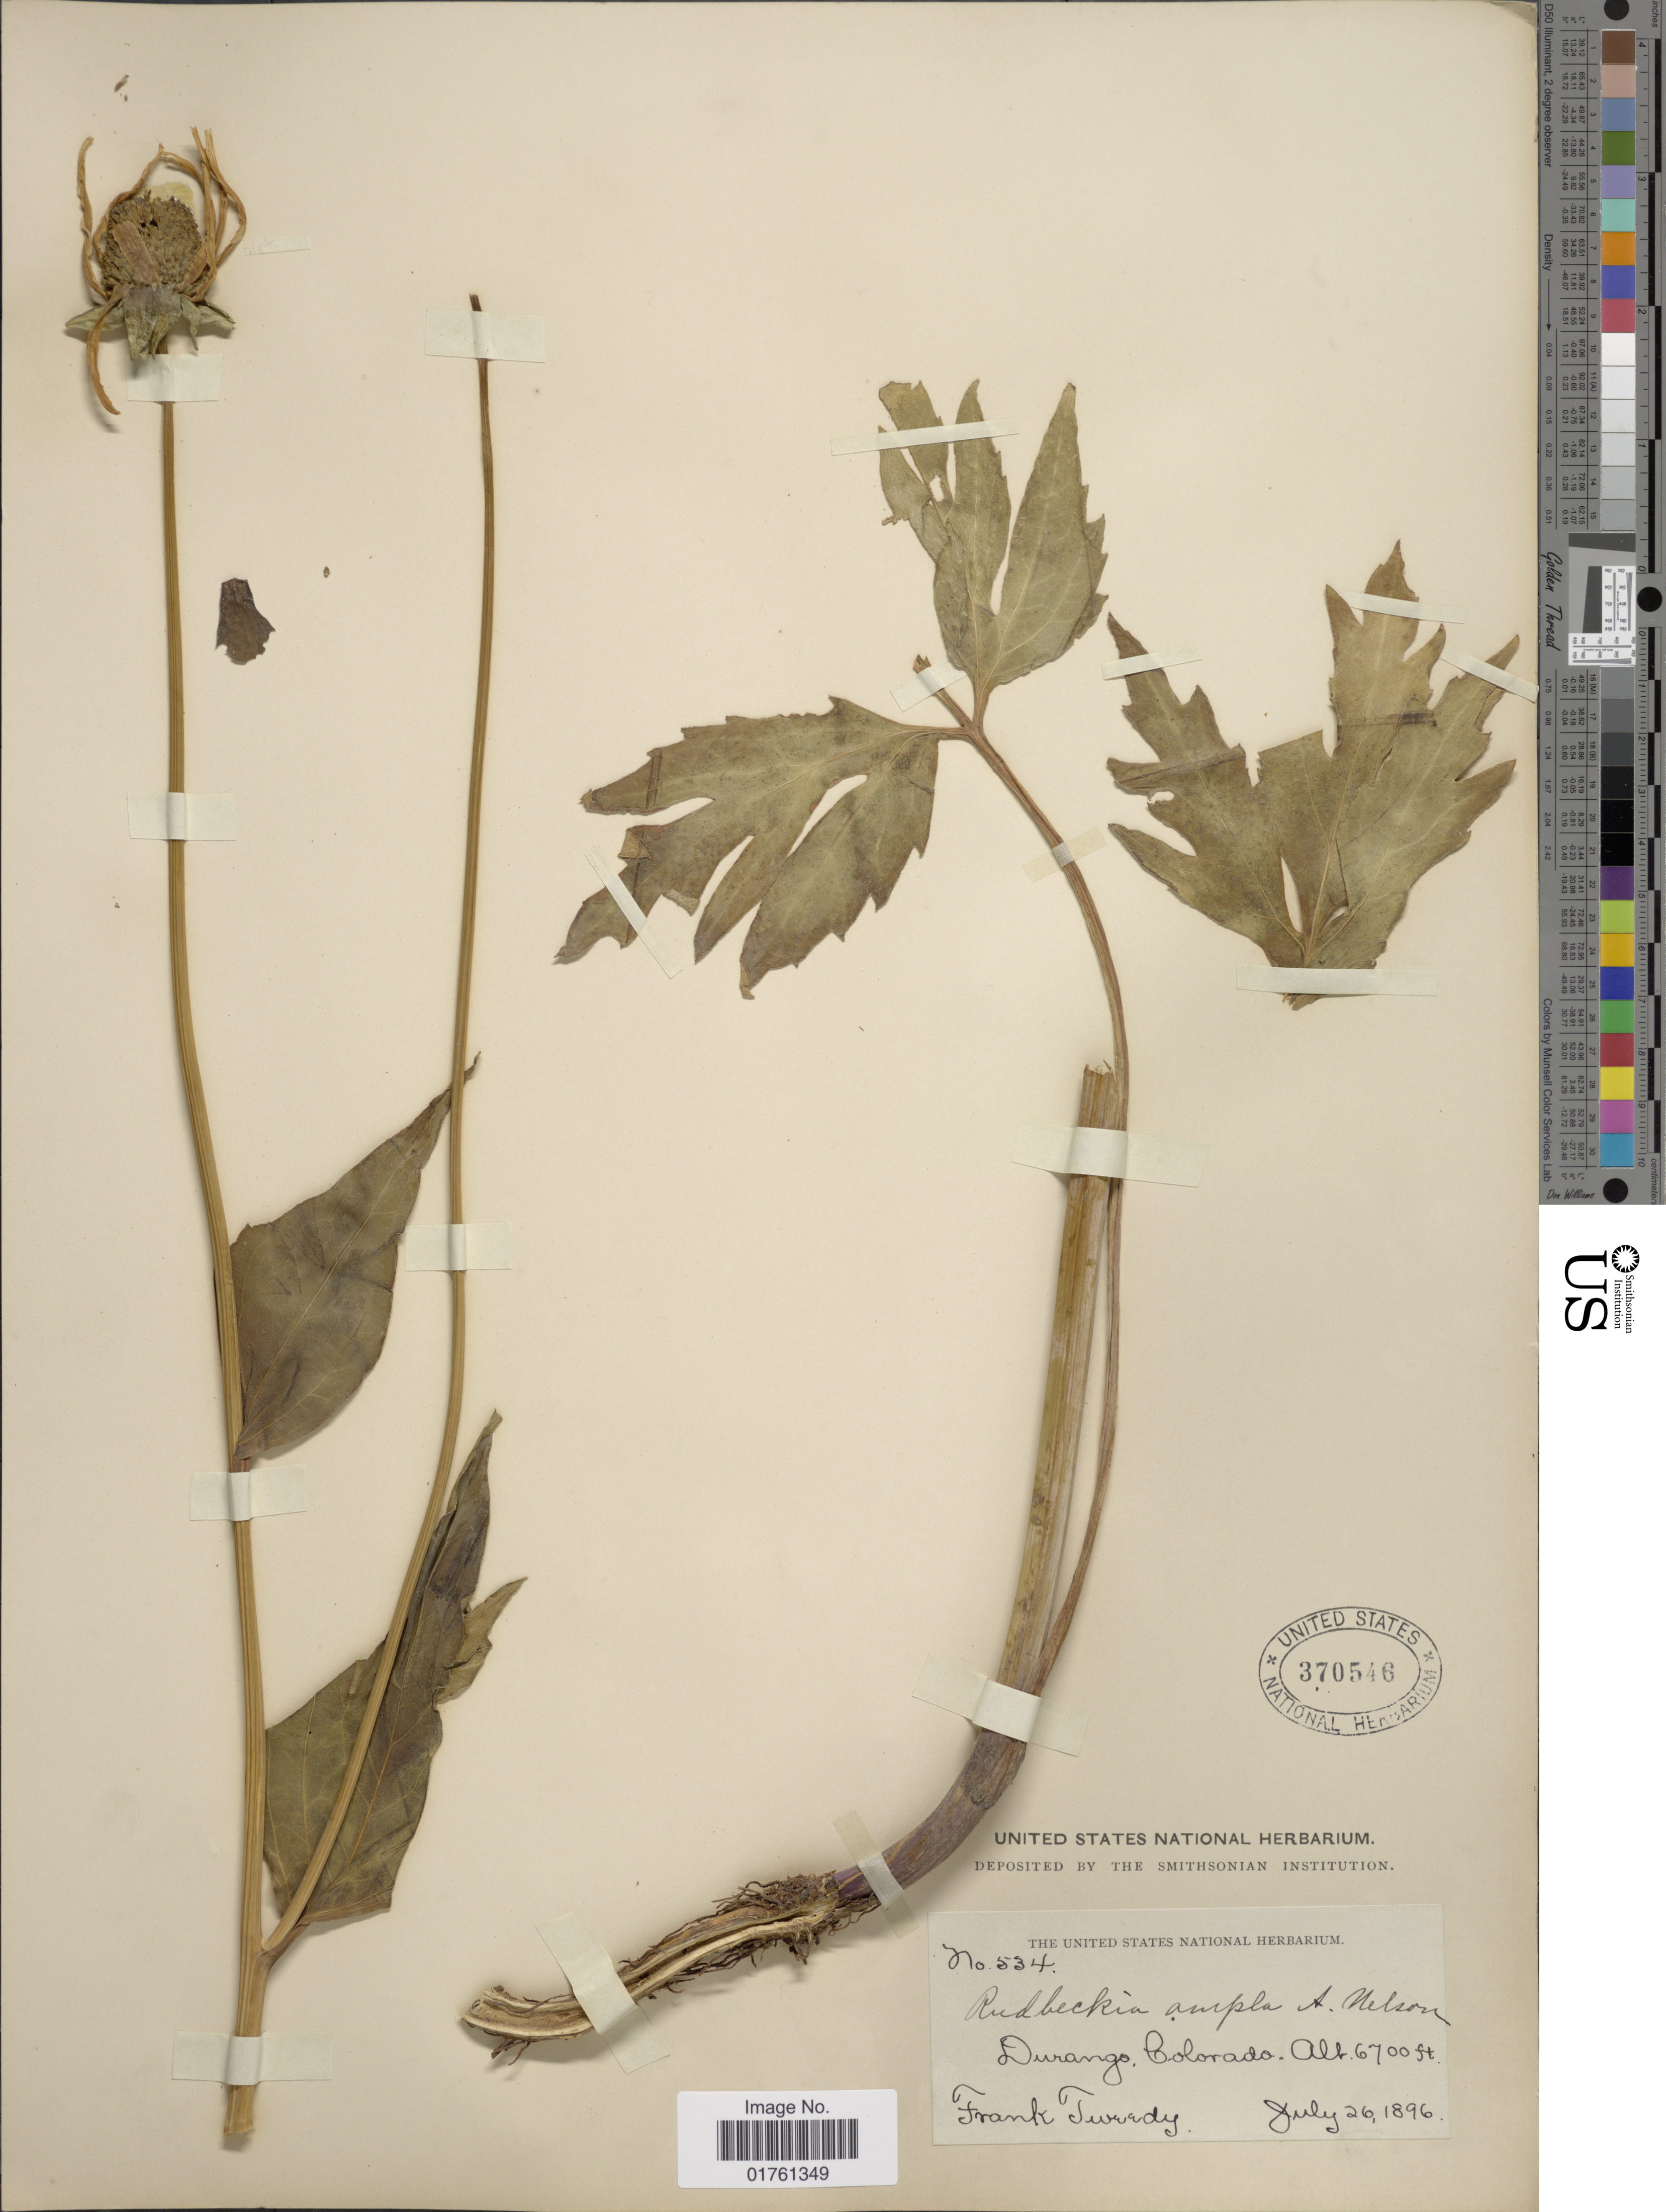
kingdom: Plantae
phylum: Tracheophyta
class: Magnoliopsida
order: Asterales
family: Asteraceae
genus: Rudbeckia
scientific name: Rudbeckia laciniata var. ampla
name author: (A. Nelson) Cronq.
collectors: F. Tweedy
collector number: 534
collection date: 1896-07-26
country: United States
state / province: Colorado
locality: Durango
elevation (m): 2042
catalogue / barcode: US 370546